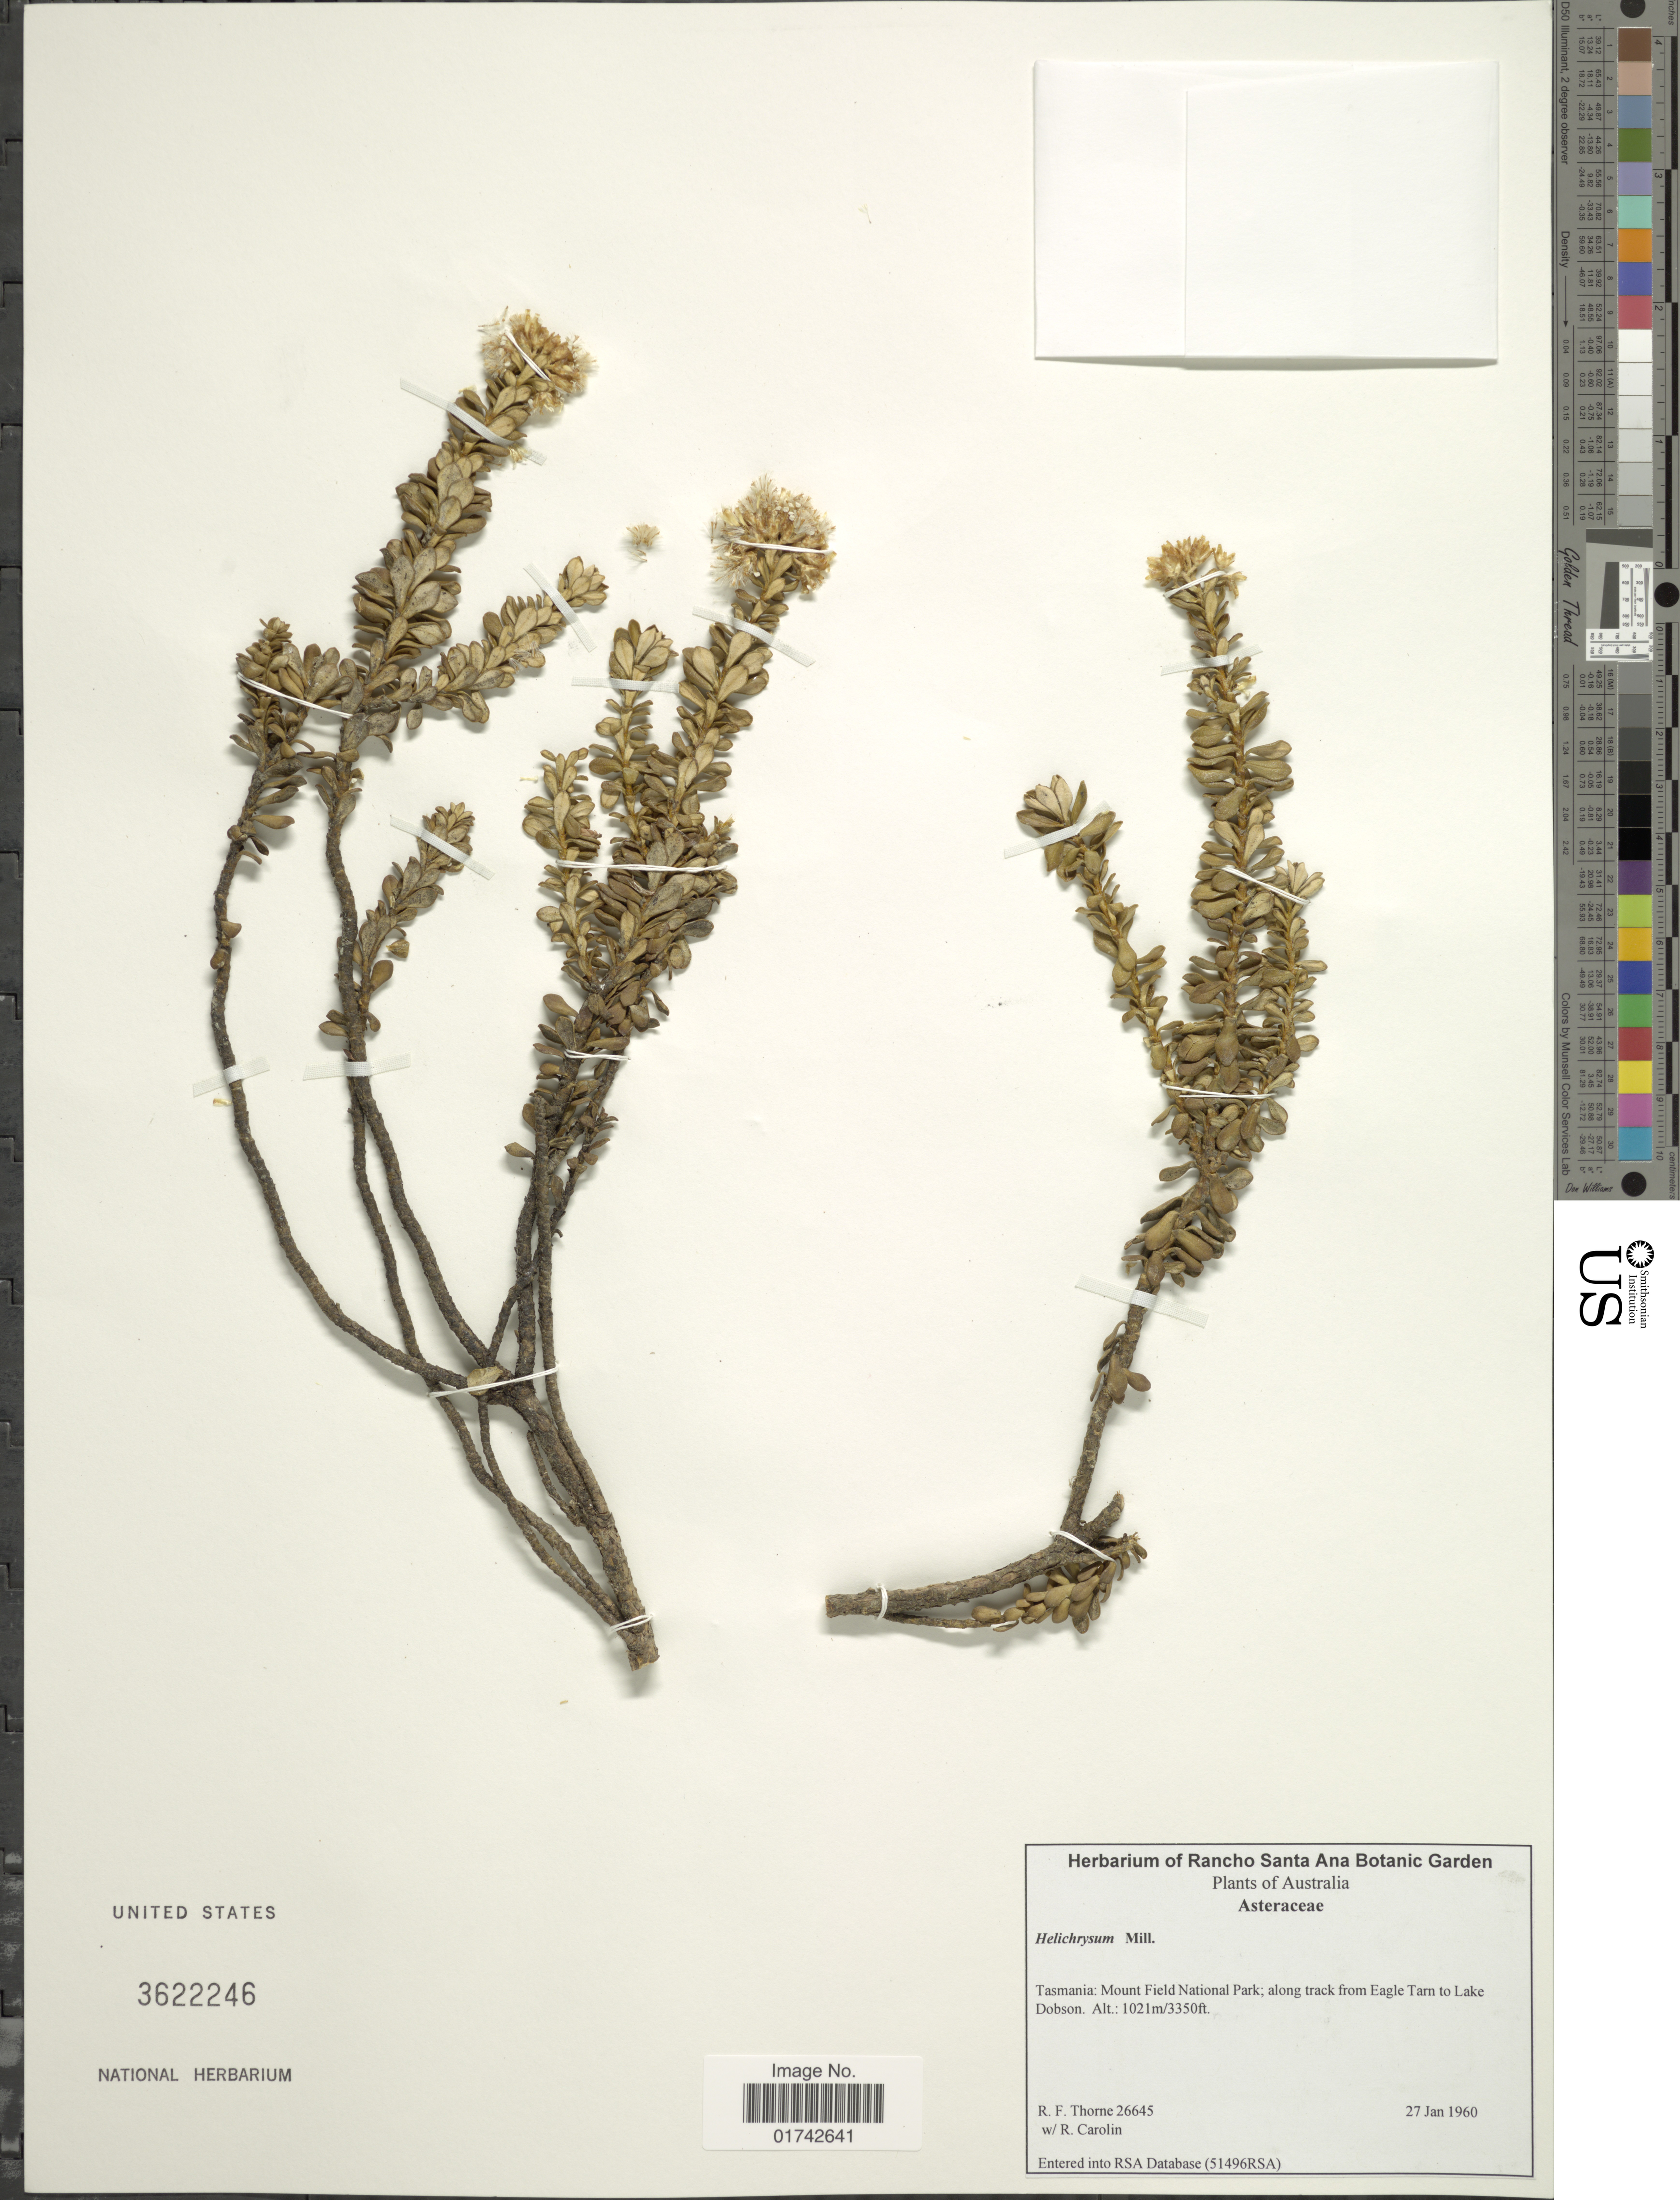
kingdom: Plantae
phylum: Tracheophyta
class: Magnoliopsida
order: Asterales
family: Asteraceae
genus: Helichrysum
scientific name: Helichrysum sp.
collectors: R. F. Thorne & R. Carolin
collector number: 26645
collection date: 1960-01-27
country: Australia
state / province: Tasmania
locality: Mount Field National Park, along track from Eagle Tarn to Lake Dobson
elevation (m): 1021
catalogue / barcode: US 3622246